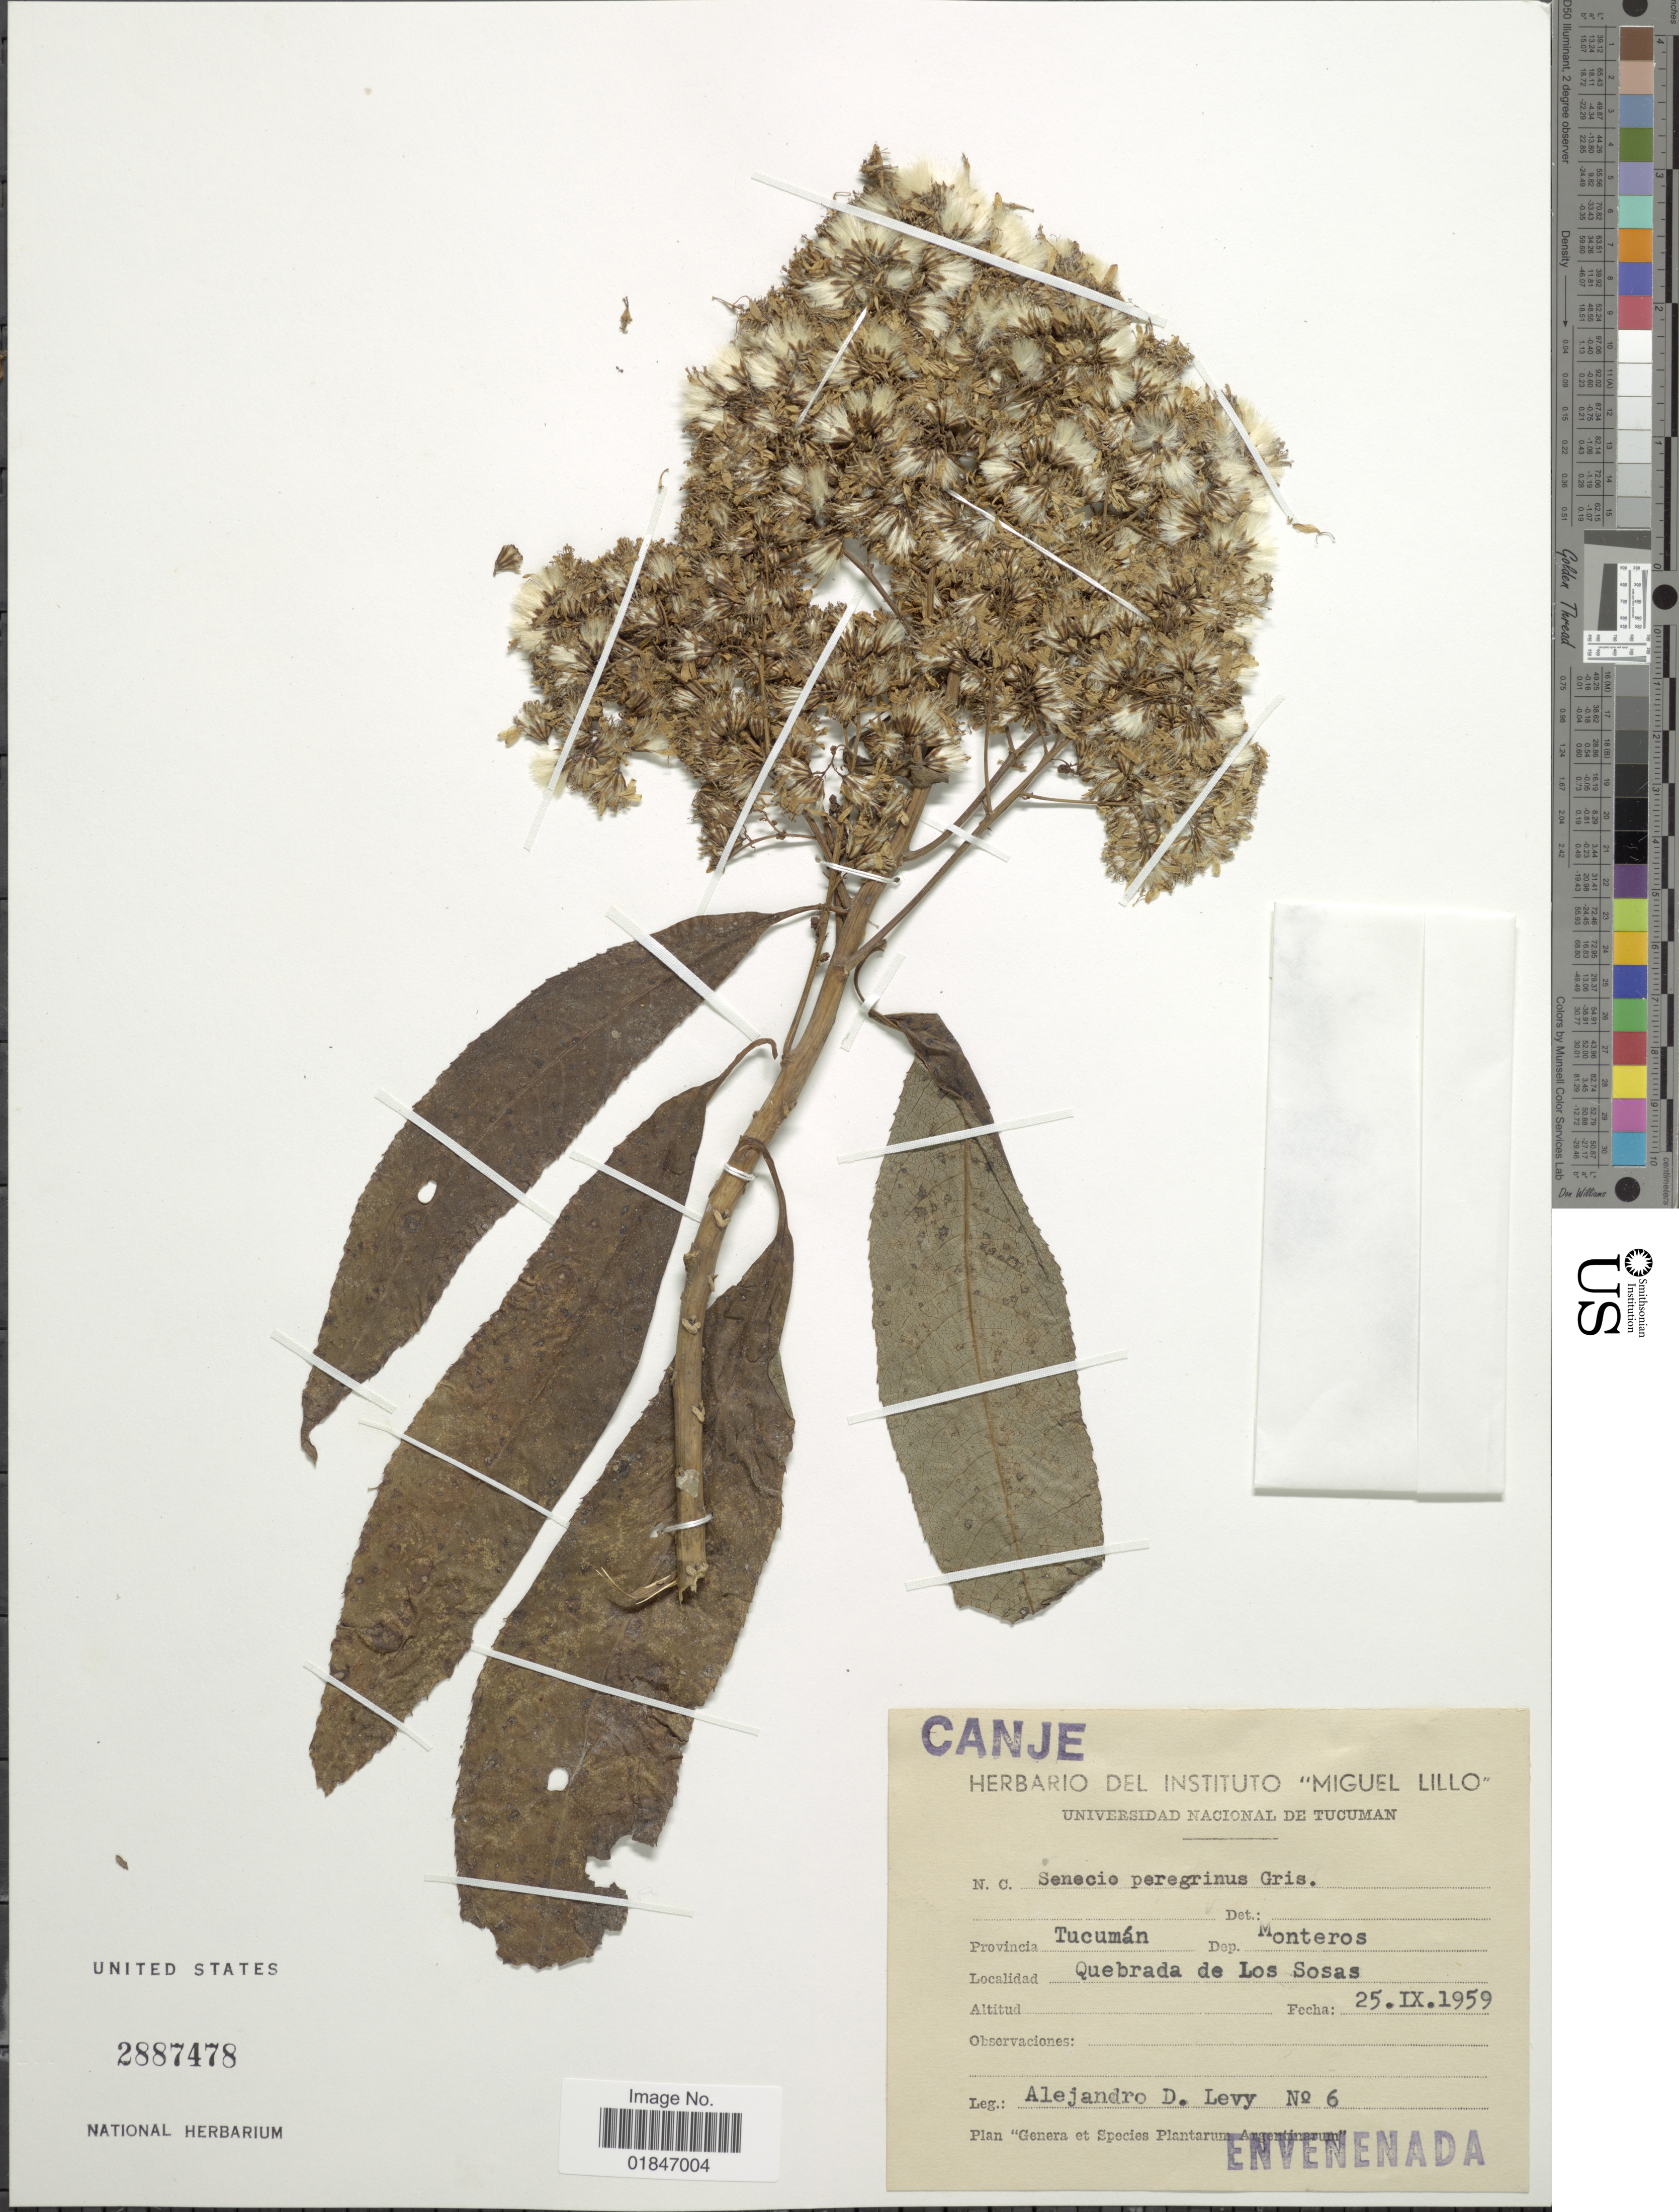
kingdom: Plantae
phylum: Tracheophyta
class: Magnoliopsida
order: Asterales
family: Asteraceae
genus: Dendrophorbium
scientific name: Dendrophorbium peregrinum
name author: (Griseb.) C. Jeffrey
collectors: A. Levy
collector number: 6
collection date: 1959-09-25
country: Argentina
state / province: Tucuman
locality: Provincia Tucuman, Dep. Monteros. Quebrada de Los Sosas.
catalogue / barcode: US 2887478